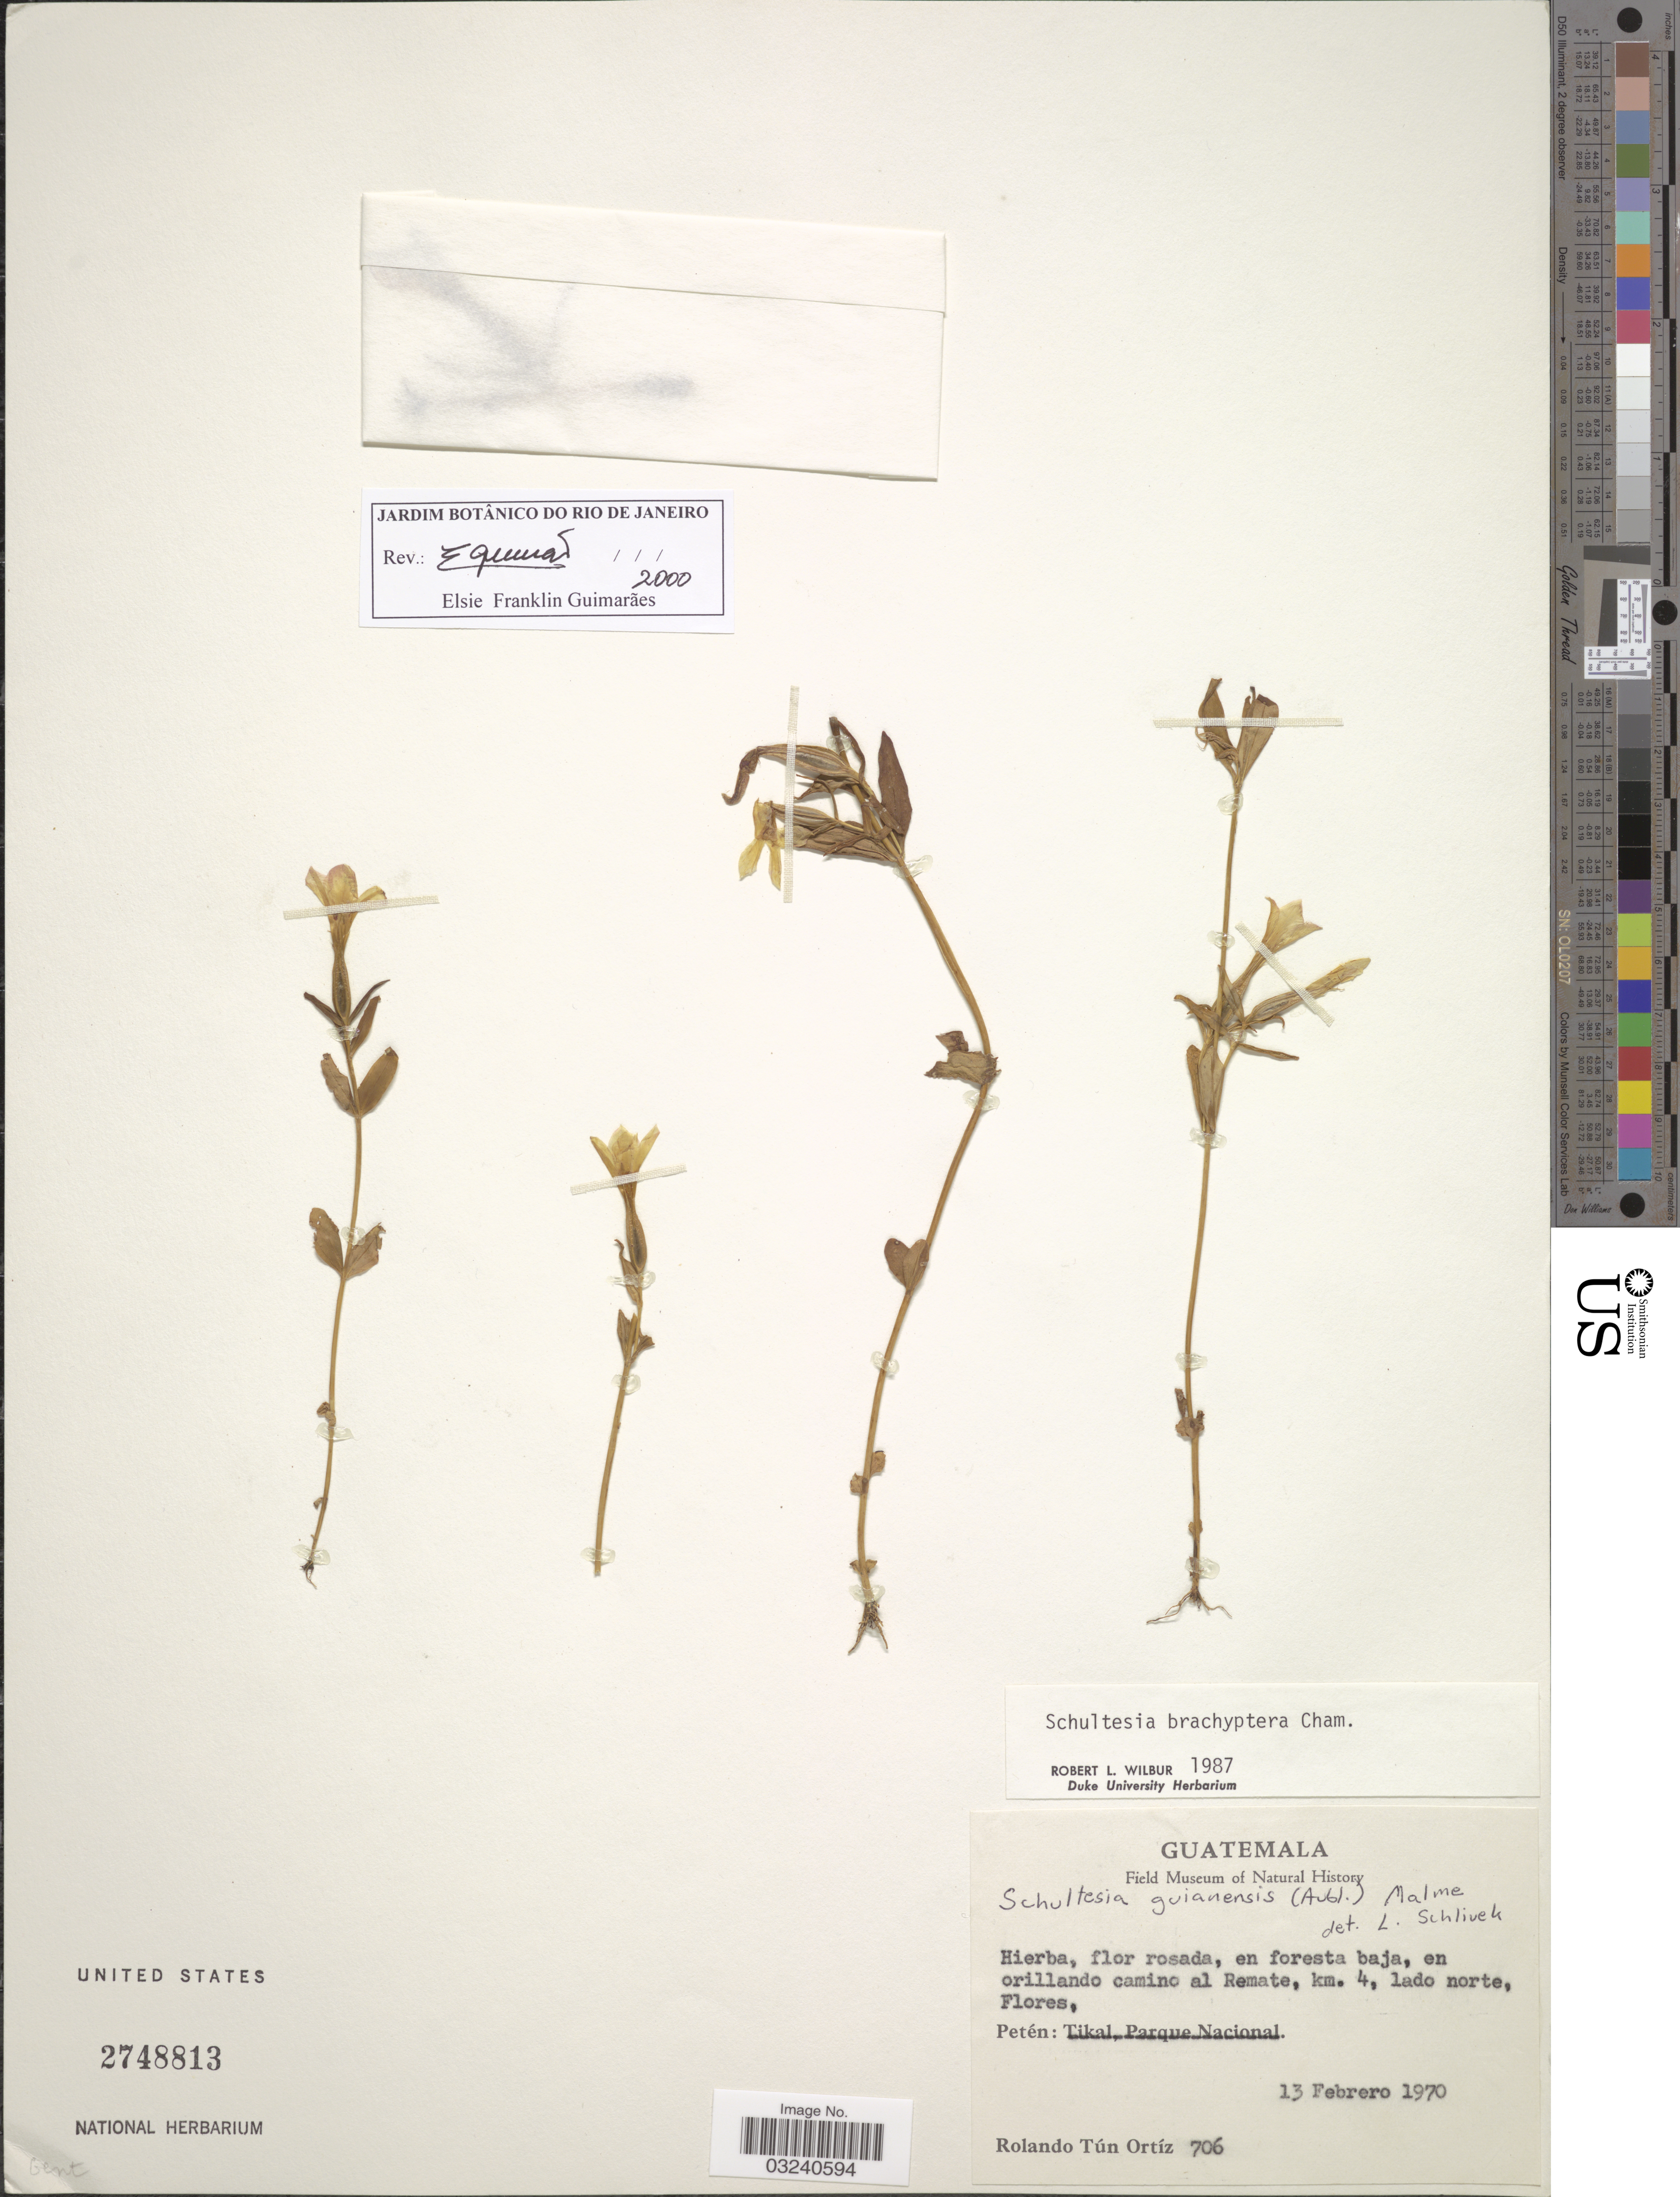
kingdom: Plantae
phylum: Tracheophyta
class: Magnoliopsida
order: Gentianales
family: Gentianaceae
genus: Schultesia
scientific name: Schultesia brachyptera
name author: Cham.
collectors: R. Tún Ortíz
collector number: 706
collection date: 1970-02-13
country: Guatemala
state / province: El Petén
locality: En orillanda camino al Remate, km. 4, lado norte, Flores. Petén.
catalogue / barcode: US 2748813